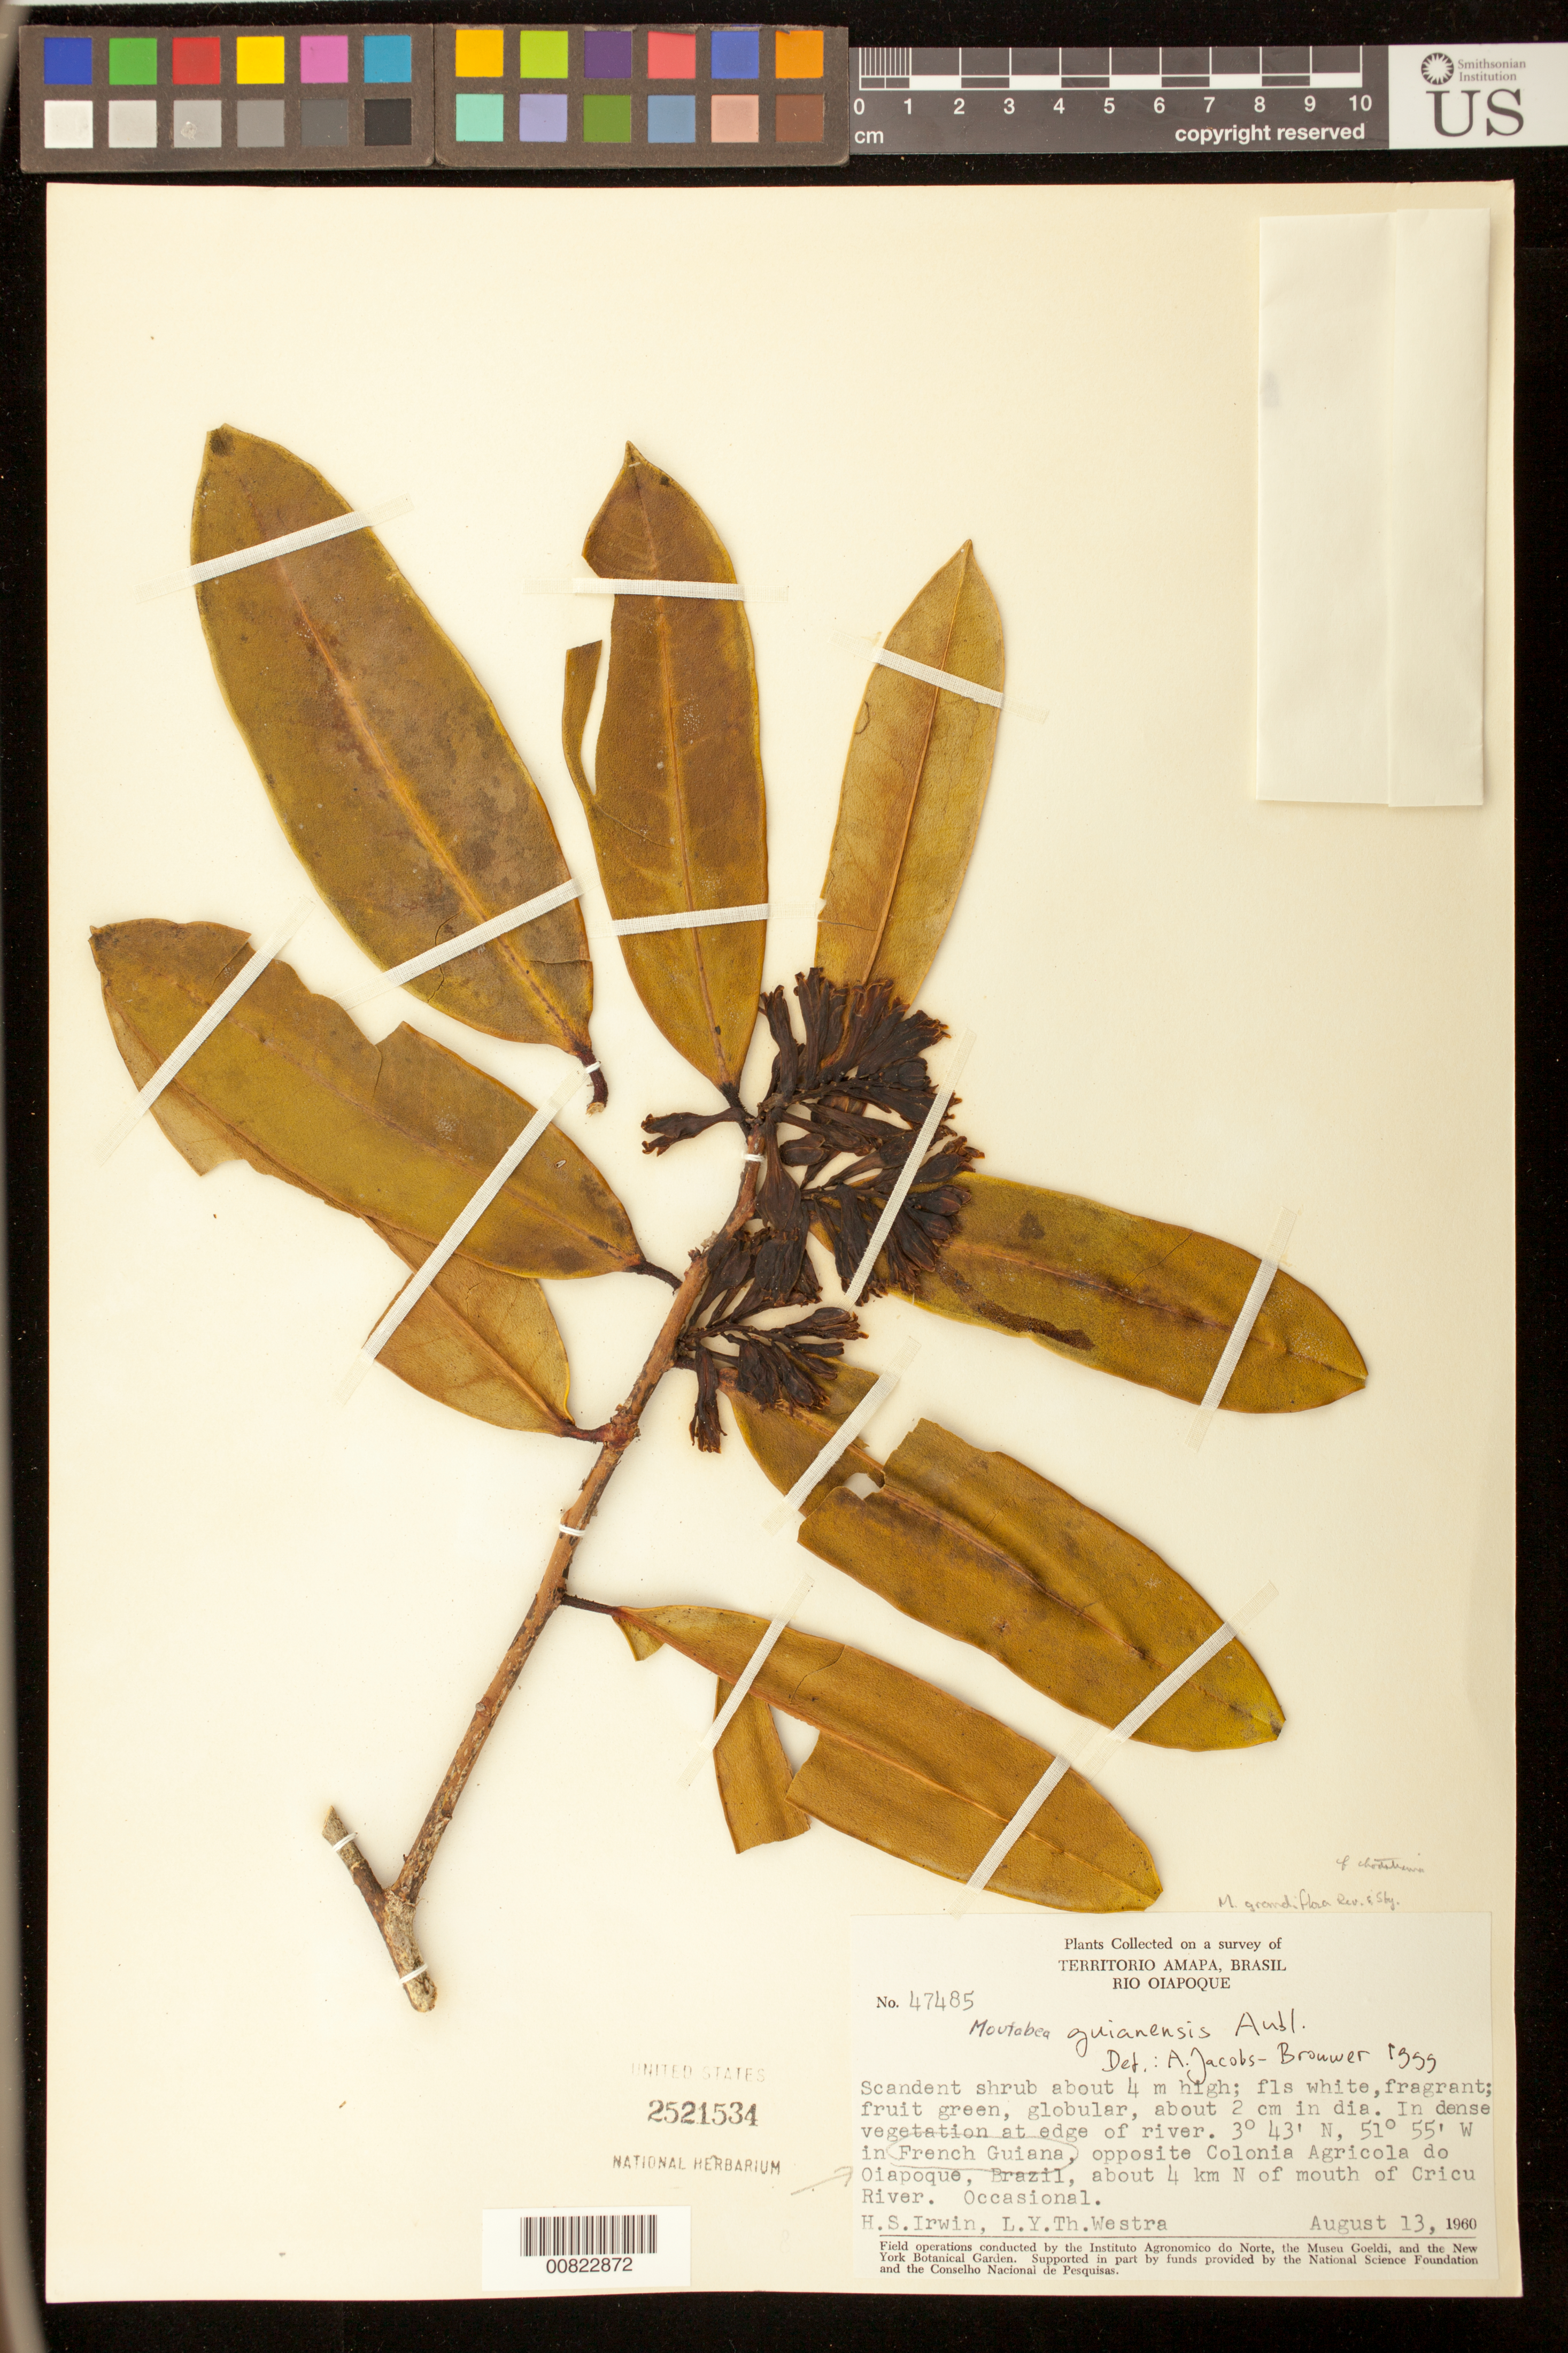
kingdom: Plantae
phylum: Tracheophyta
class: Magnoliopsida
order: Fabales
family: Polygalaceae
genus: Moutabea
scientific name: Moutabea guianensis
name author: Aubl.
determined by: Jacobs-Brouwer, A.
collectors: H. Irwin & L. Y. T. Westra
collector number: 47485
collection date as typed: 13-Aug-60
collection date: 1960-08-13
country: French Guiana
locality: Opposite Colonia Agricola de Oiapoque, Brazil, about 4 km N of mouth of Cricu R., Lower Oyapock Basin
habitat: Dense vegetation at edge of river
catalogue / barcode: US 2521534